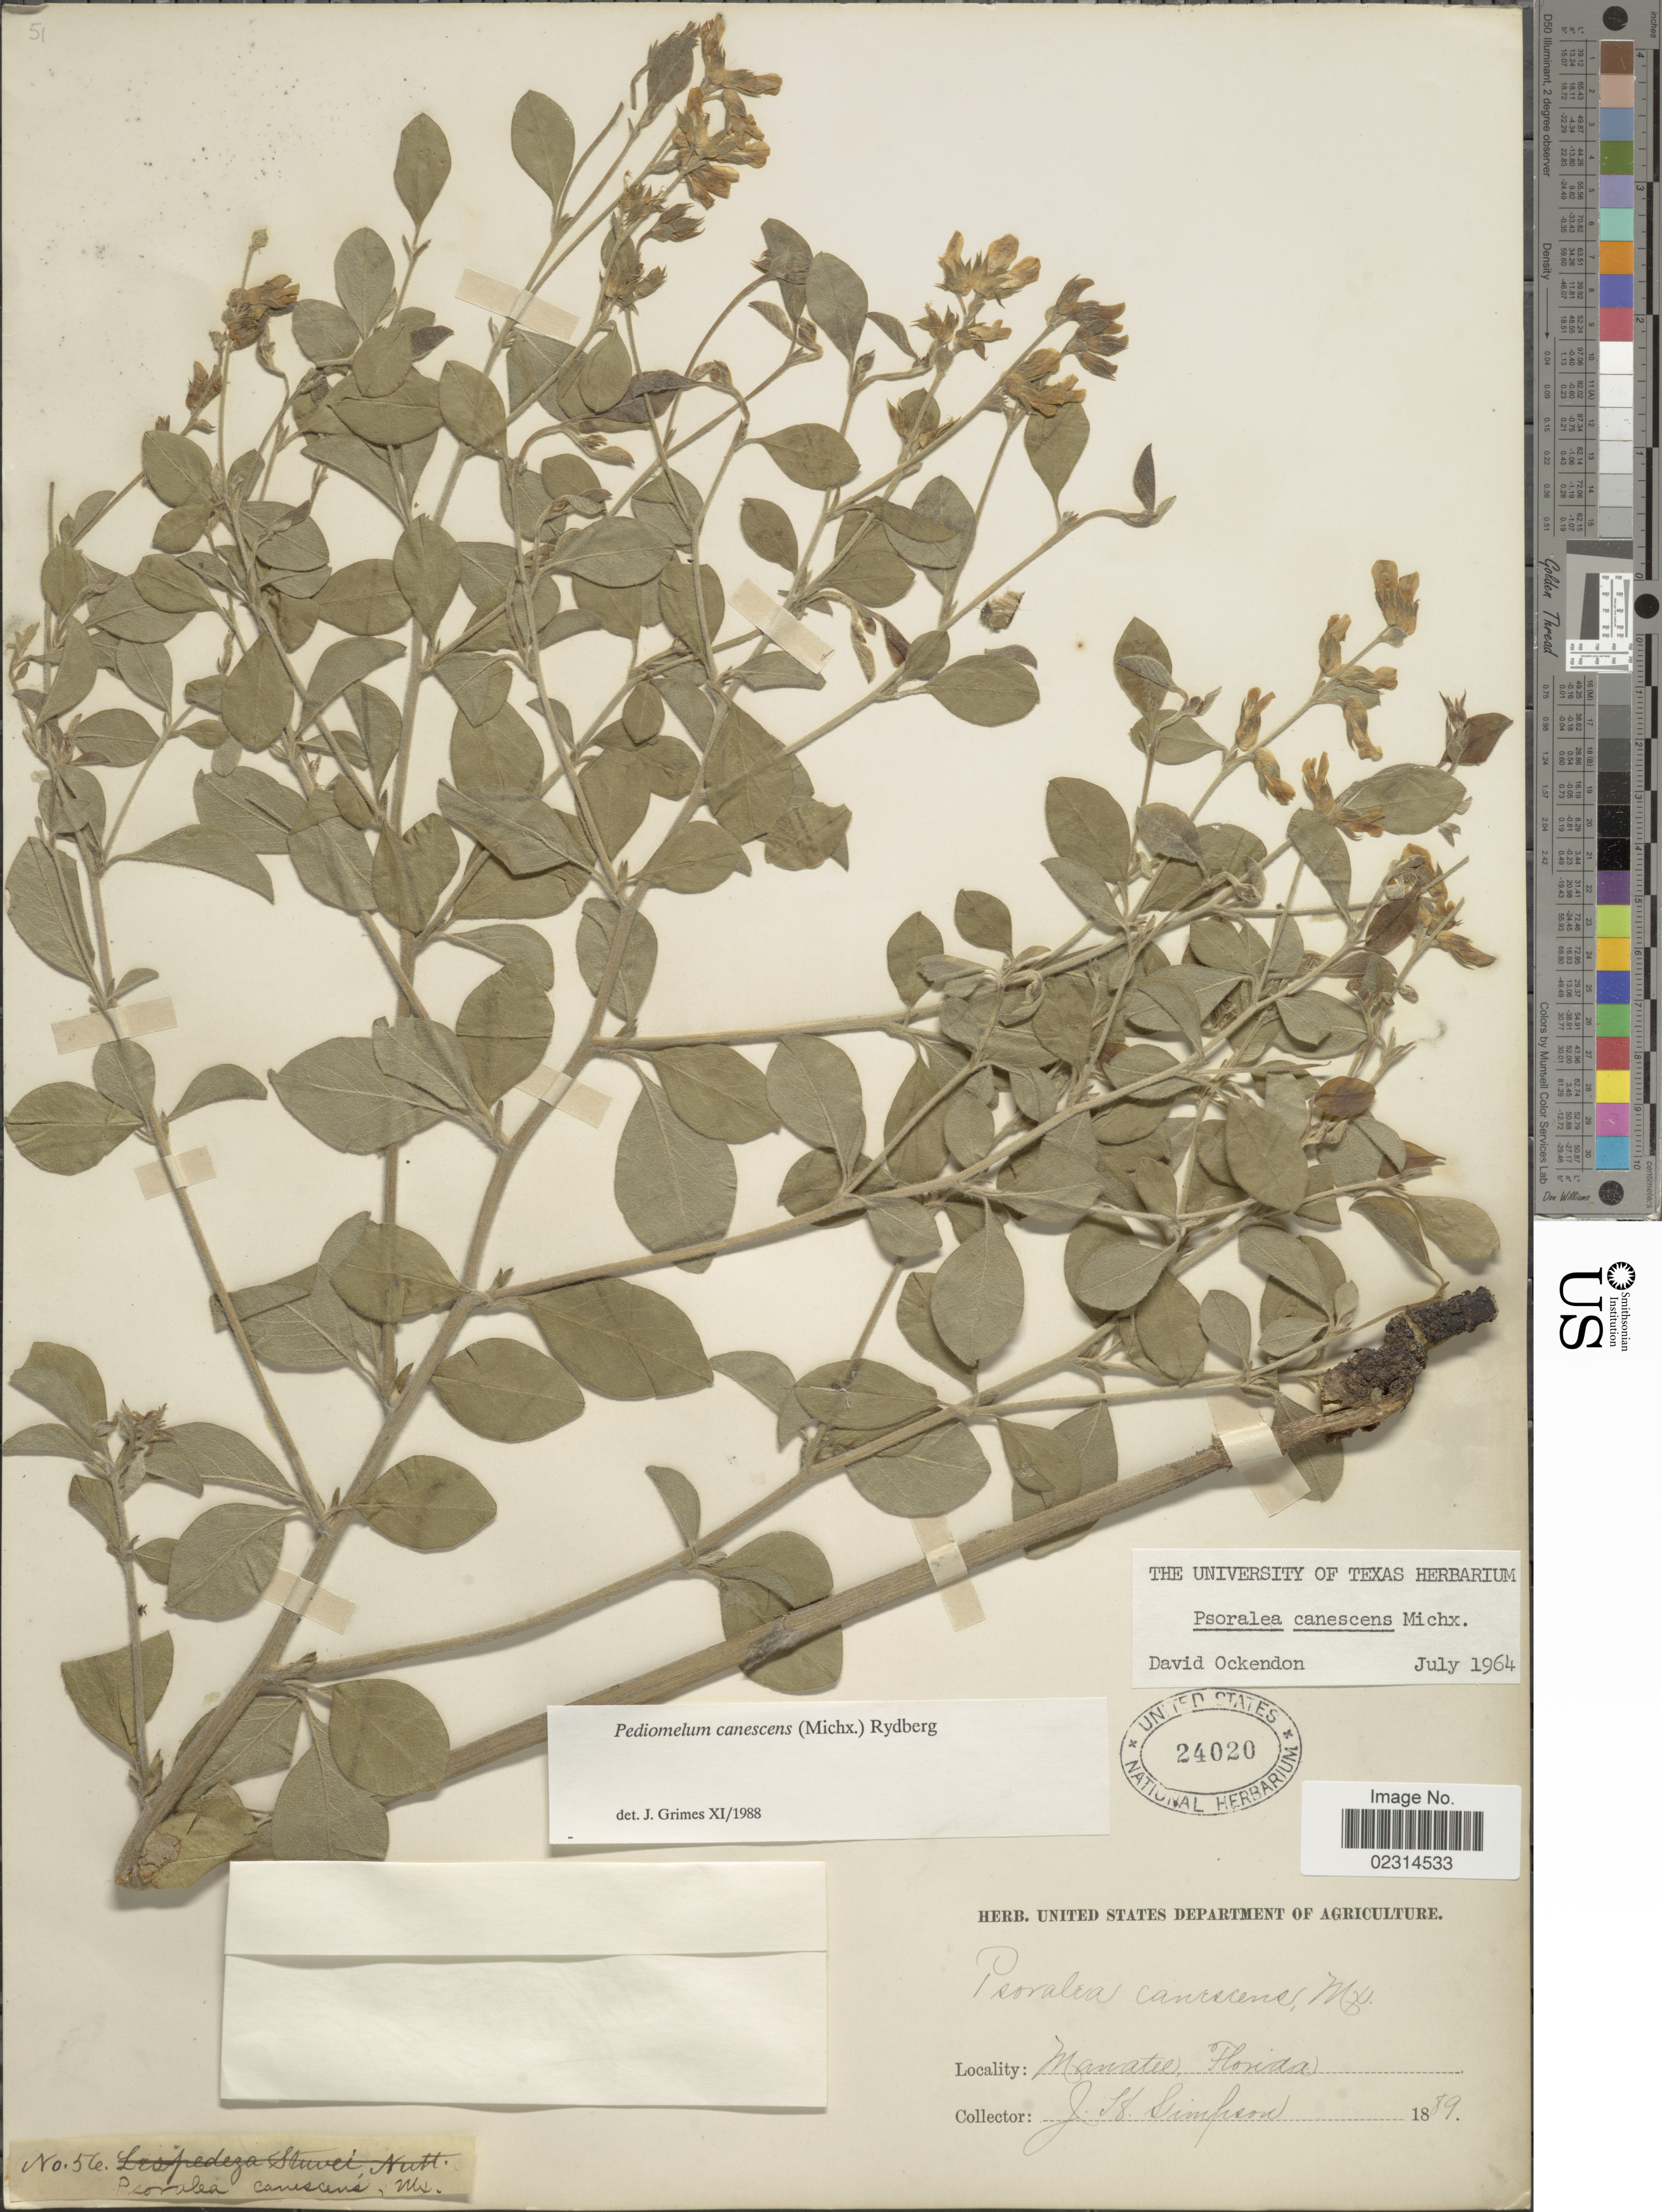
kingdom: Plantae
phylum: Tracheophyta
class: Magnoliopsida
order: Fabales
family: Fabaceae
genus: Pediomelum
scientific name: Pediomelum canescens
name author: (Michx.) Rydb.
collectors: J. H. Simpson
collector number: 56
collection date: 1889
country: United States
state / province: Florida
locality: Manatee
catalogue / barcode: US 24020